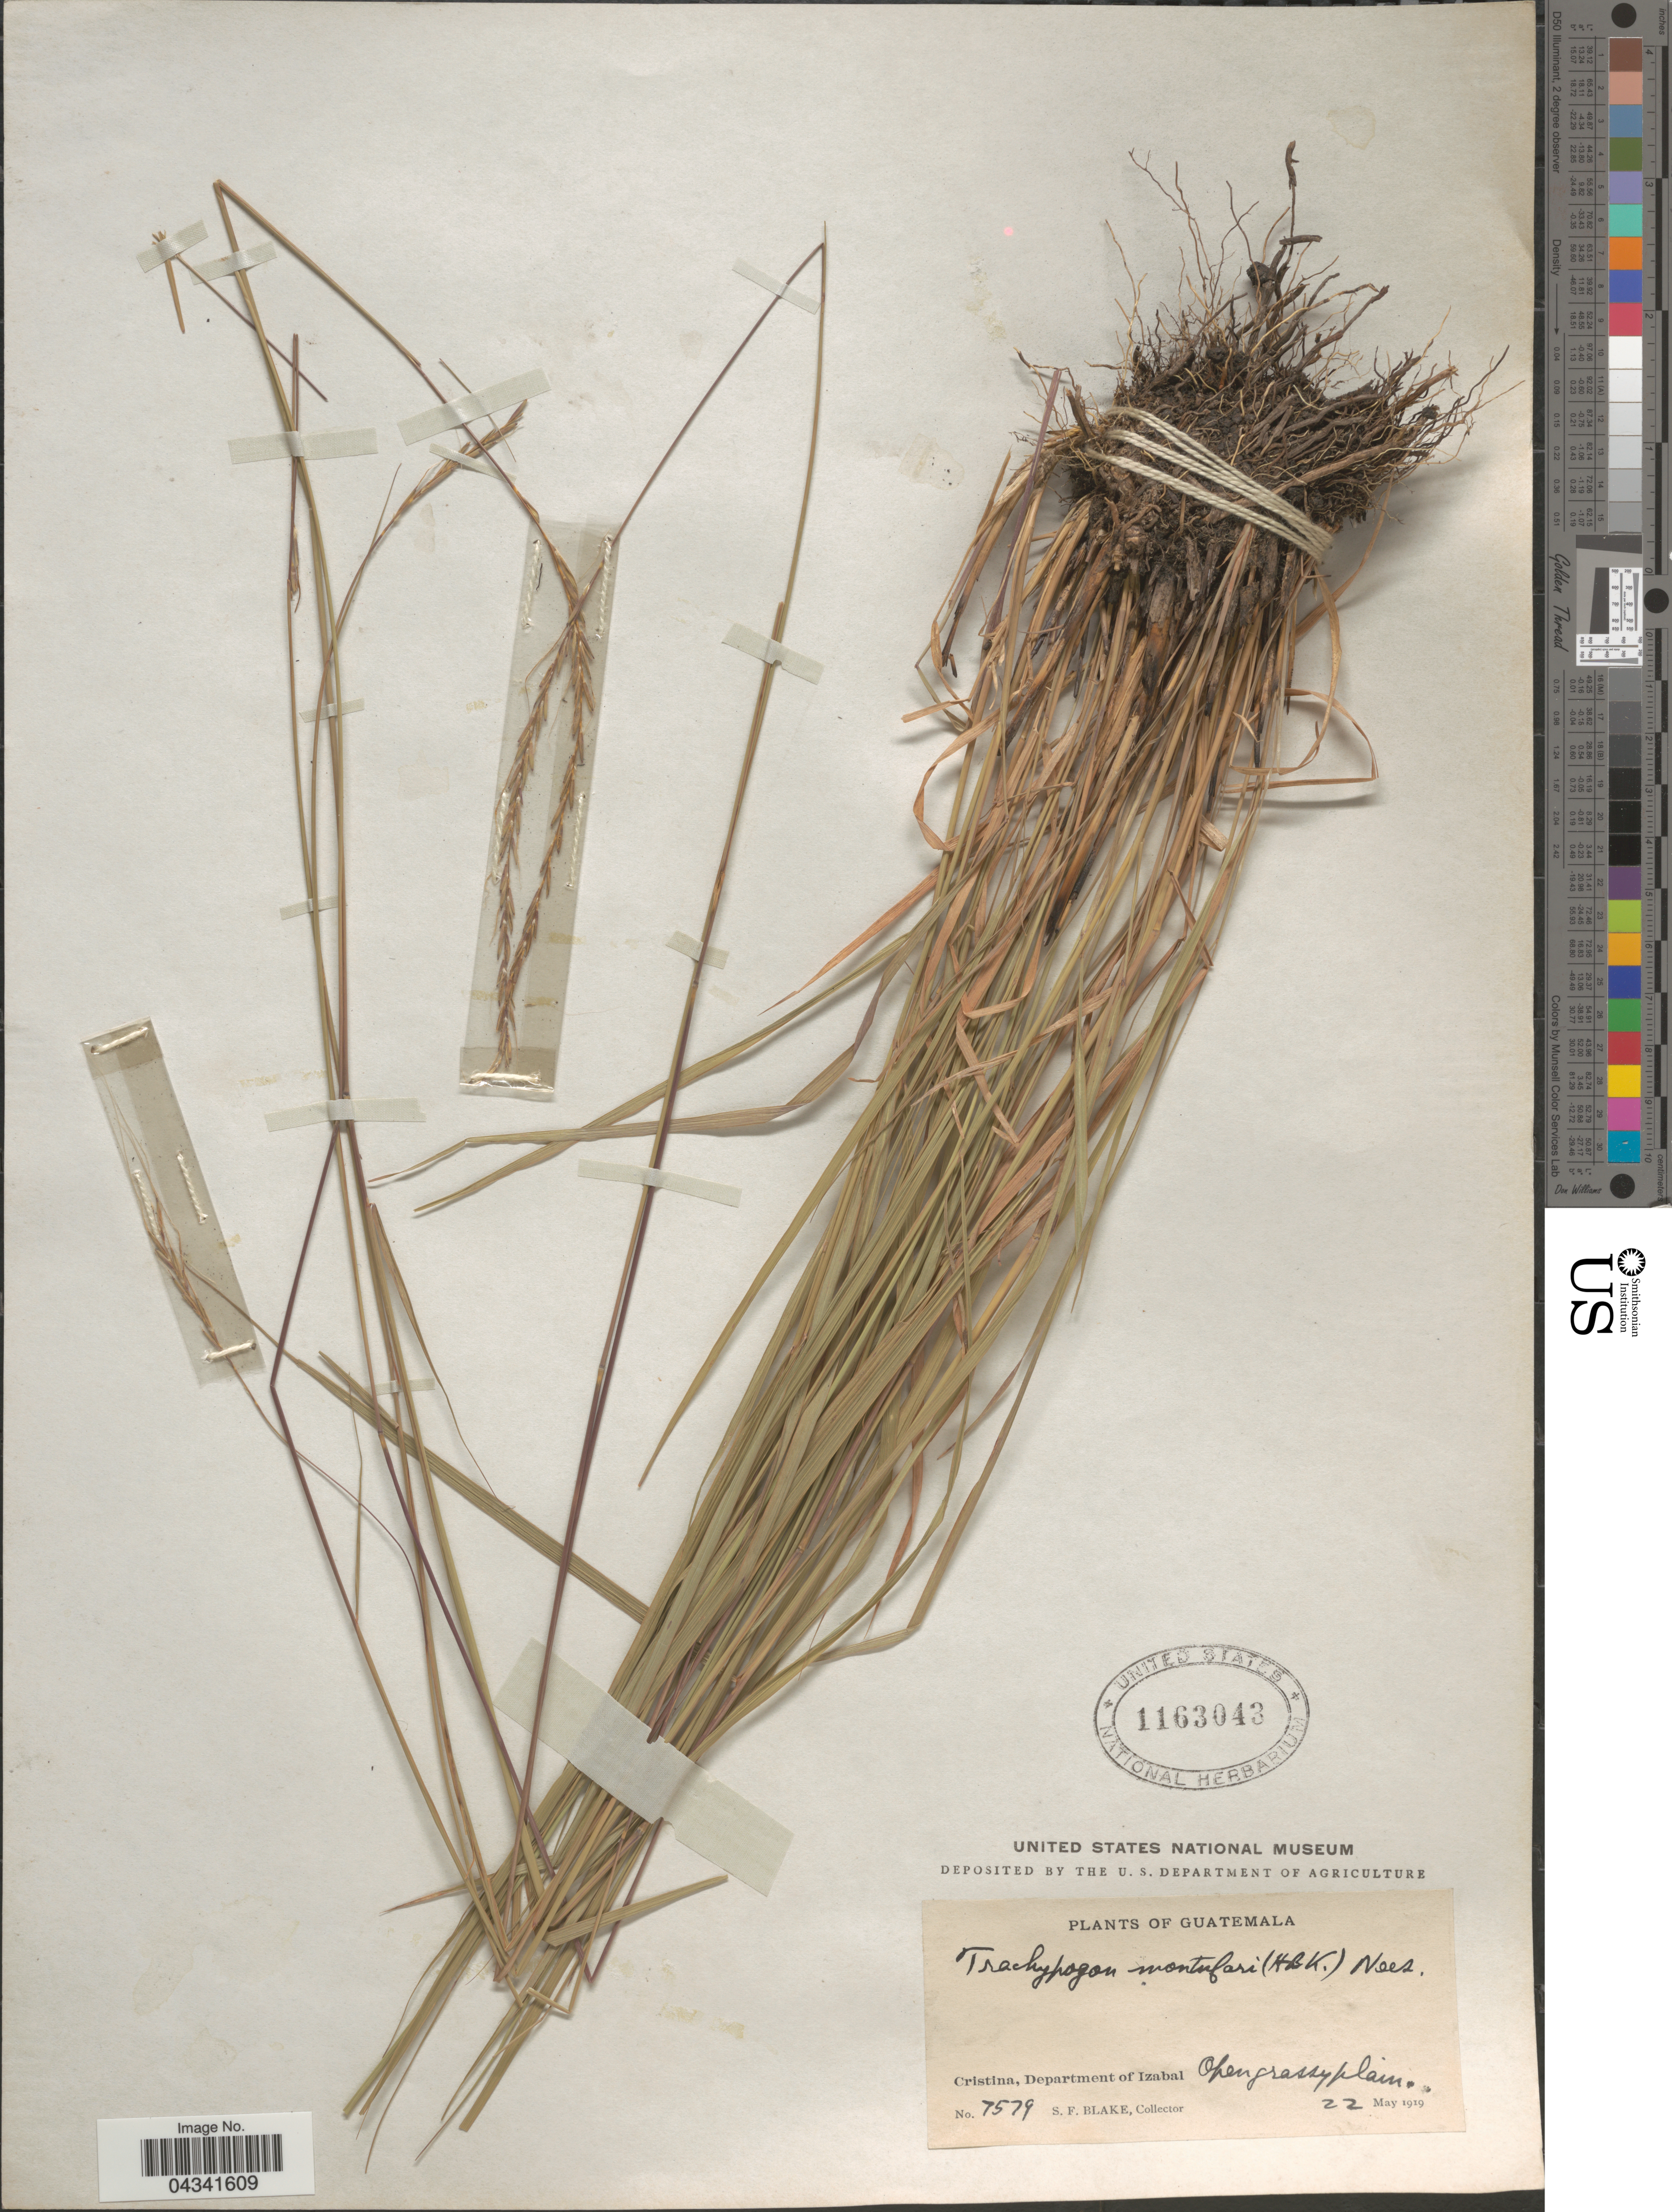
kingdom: Plantae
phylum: Tracheophyta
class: Liliopsida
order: Poales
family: Poaceae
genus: Trachypogon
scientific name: Trachypogon spicatus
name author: (L. f.) Kuntze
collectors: S. Blake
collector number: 7579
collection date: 1919-05-22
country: Guatemala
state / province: Izabal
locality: Cristina, Departmento of Izabal.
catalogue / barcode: US 1163043